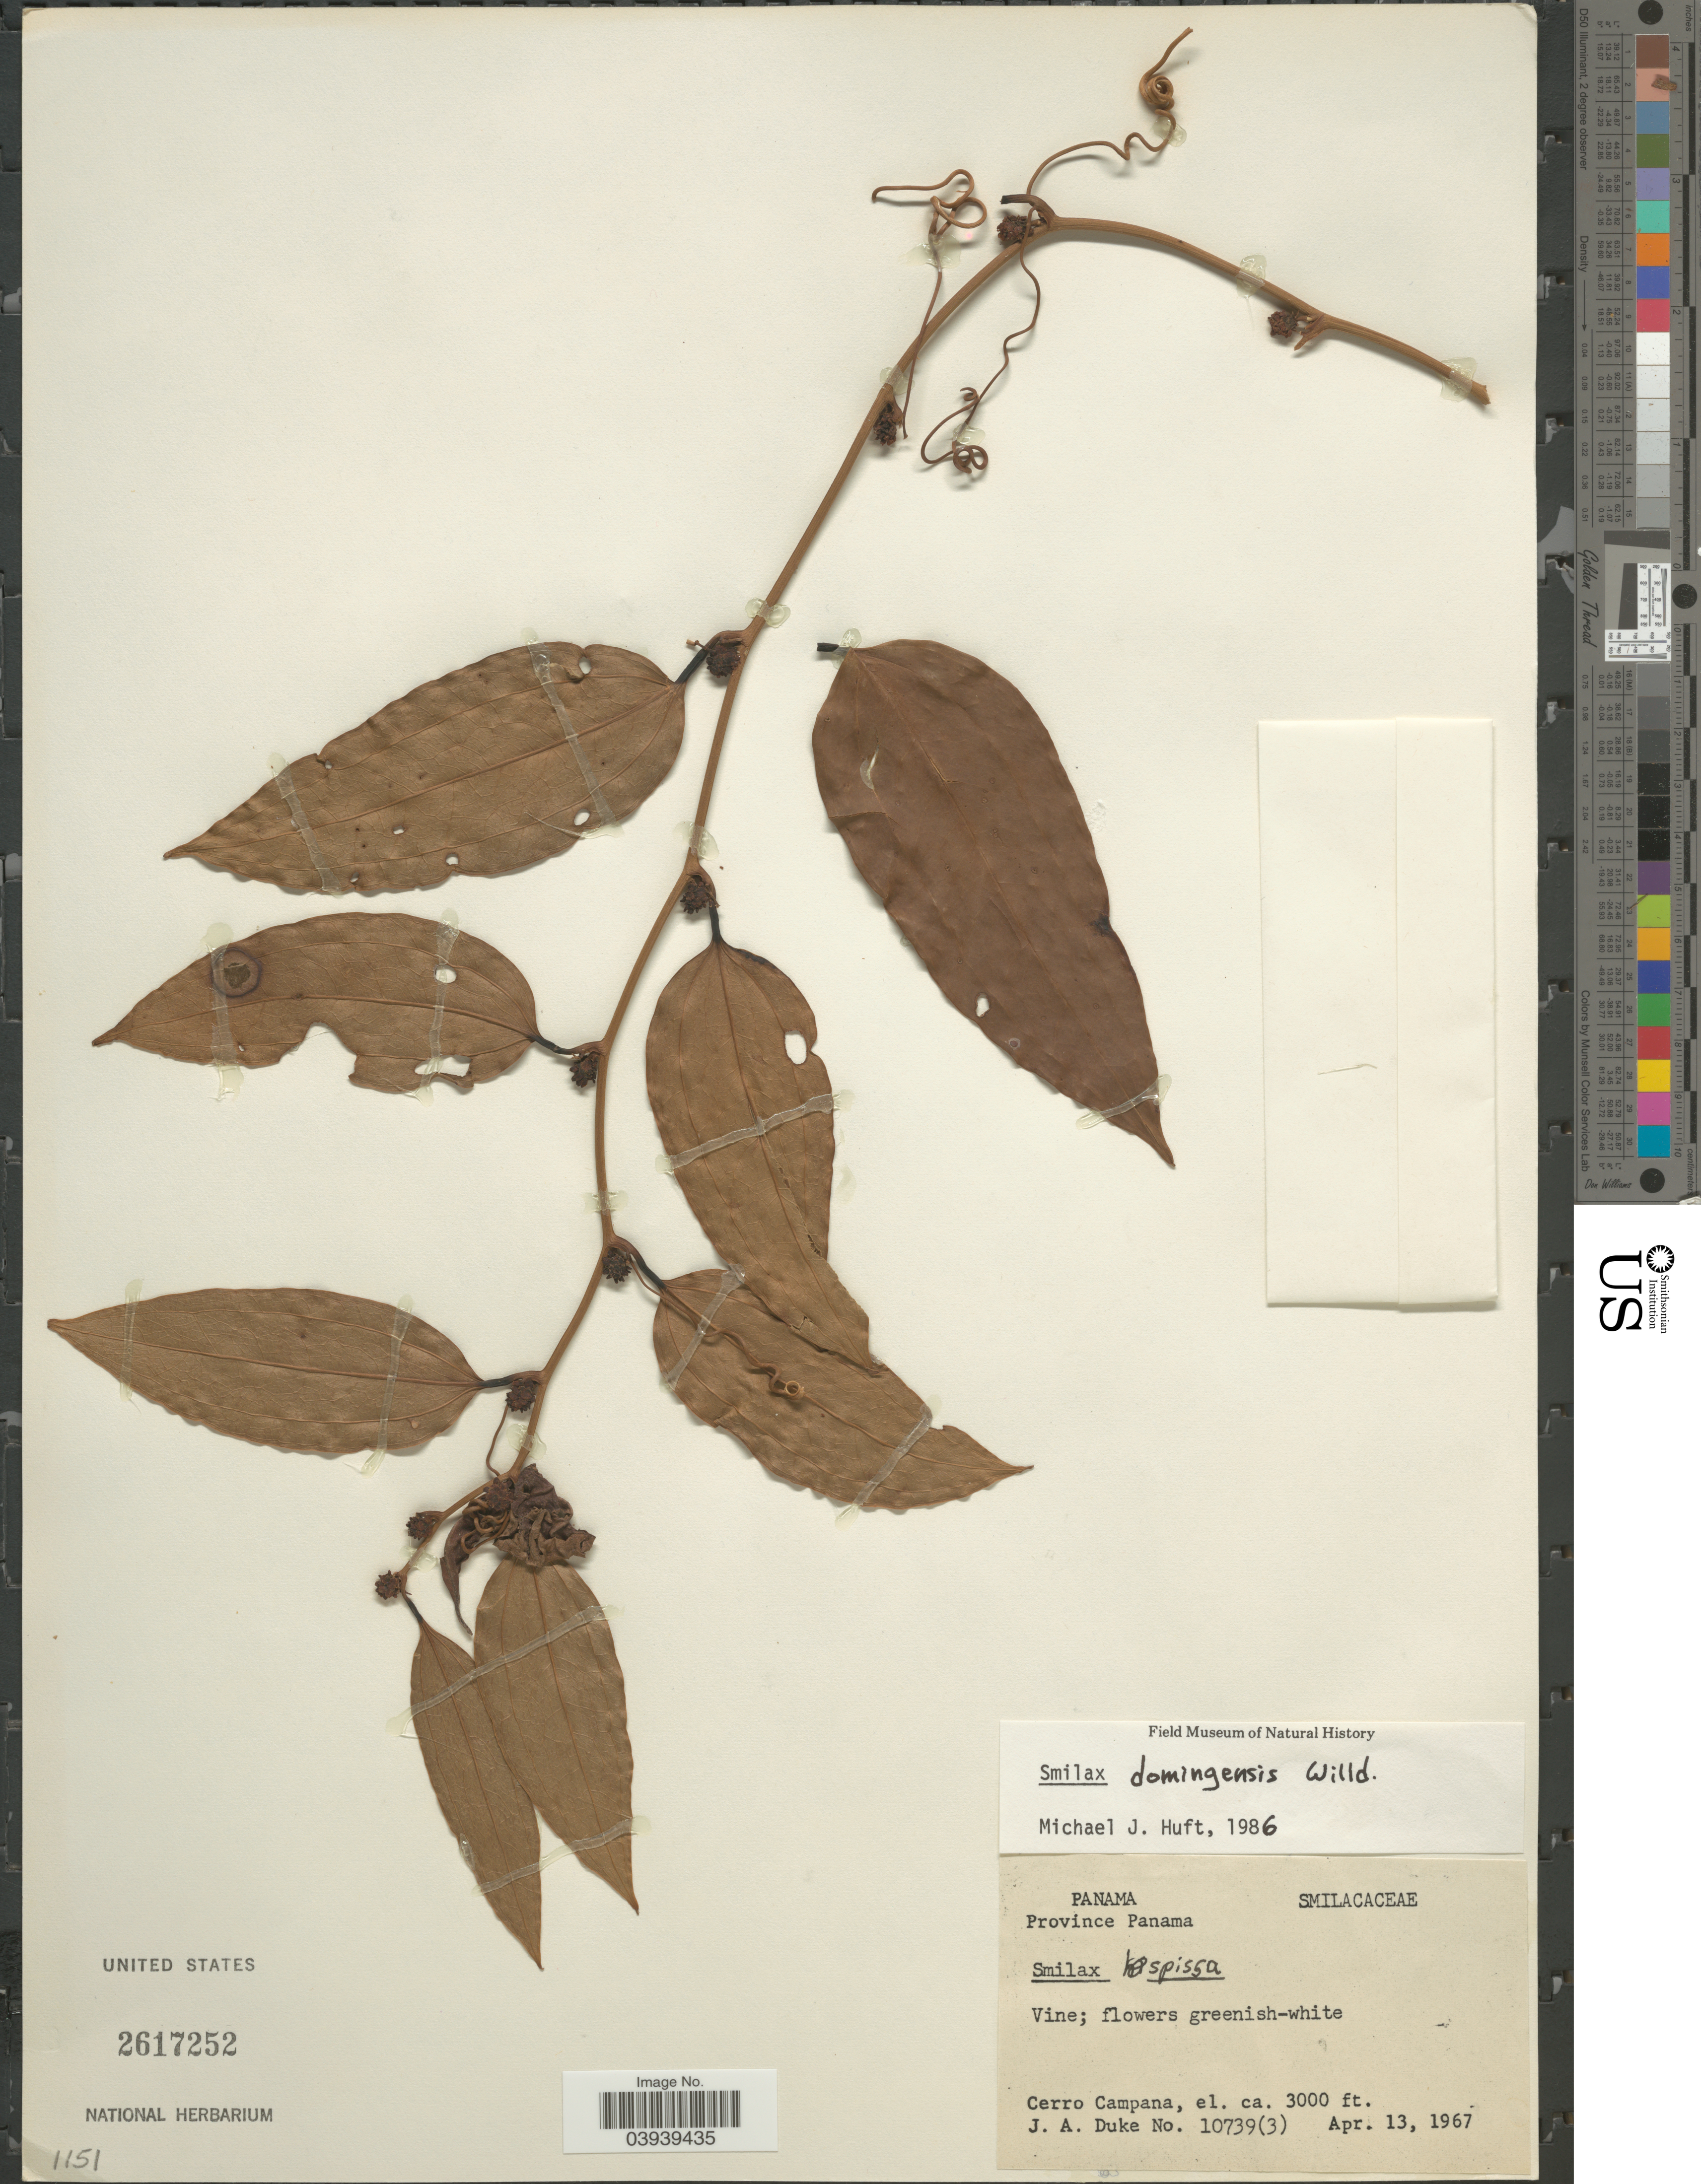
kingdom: Plantae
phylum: Tracheophyta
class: Liliopsida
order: Liliales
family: Smilacaceae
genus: Smilax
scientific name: Smilax domingensis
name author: Willd.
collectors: J. A. Duke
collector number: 10739(3)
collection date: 1967-04-13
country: Panama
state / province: Panamá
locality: Cerro Campana.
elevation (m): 914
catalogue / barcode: US 2617252